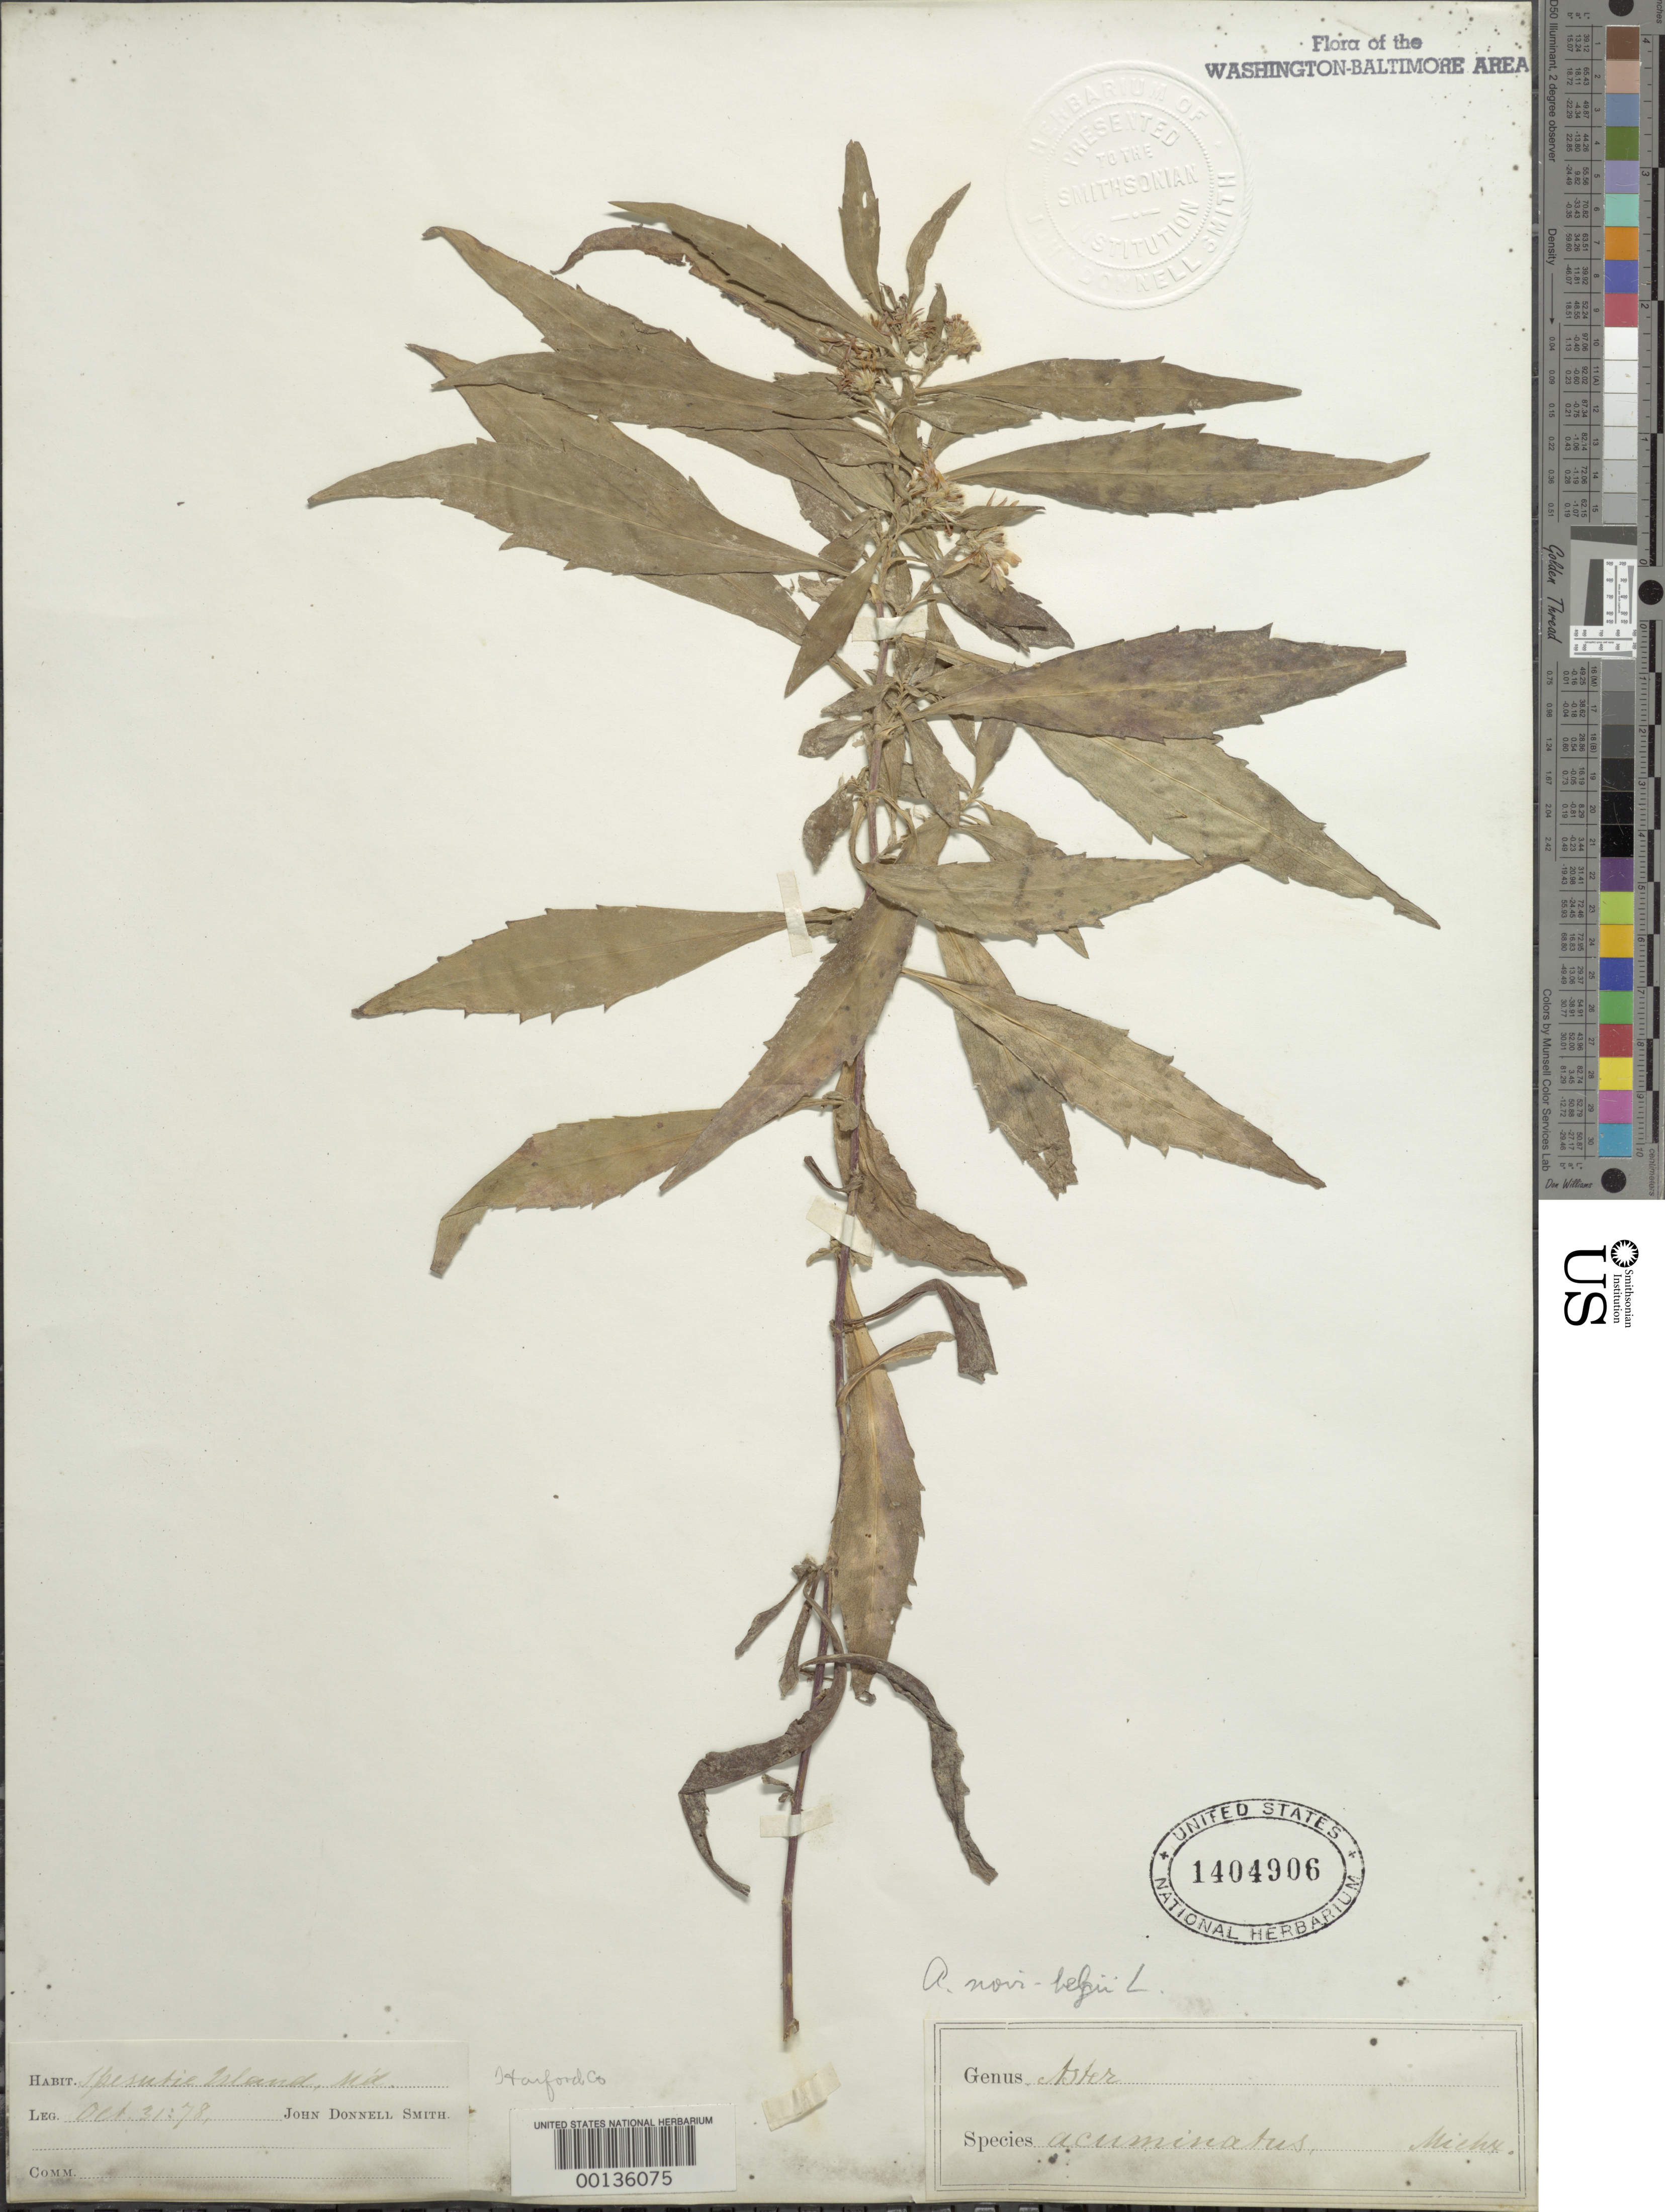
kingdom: Plantae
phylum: Tracheophyta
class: Magnoliopsida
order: Asterales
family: Asteraceae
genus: Symphyotrichum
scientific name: Symphyotrichum novi-belgii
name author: (L.) G.L. Nesom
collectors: J. Donnell Smith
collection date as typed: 31 Oct 1878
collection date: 1878-10-31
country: United States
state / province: Maryland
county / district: Harford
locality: Spesutie Island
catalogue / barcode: US 1404906